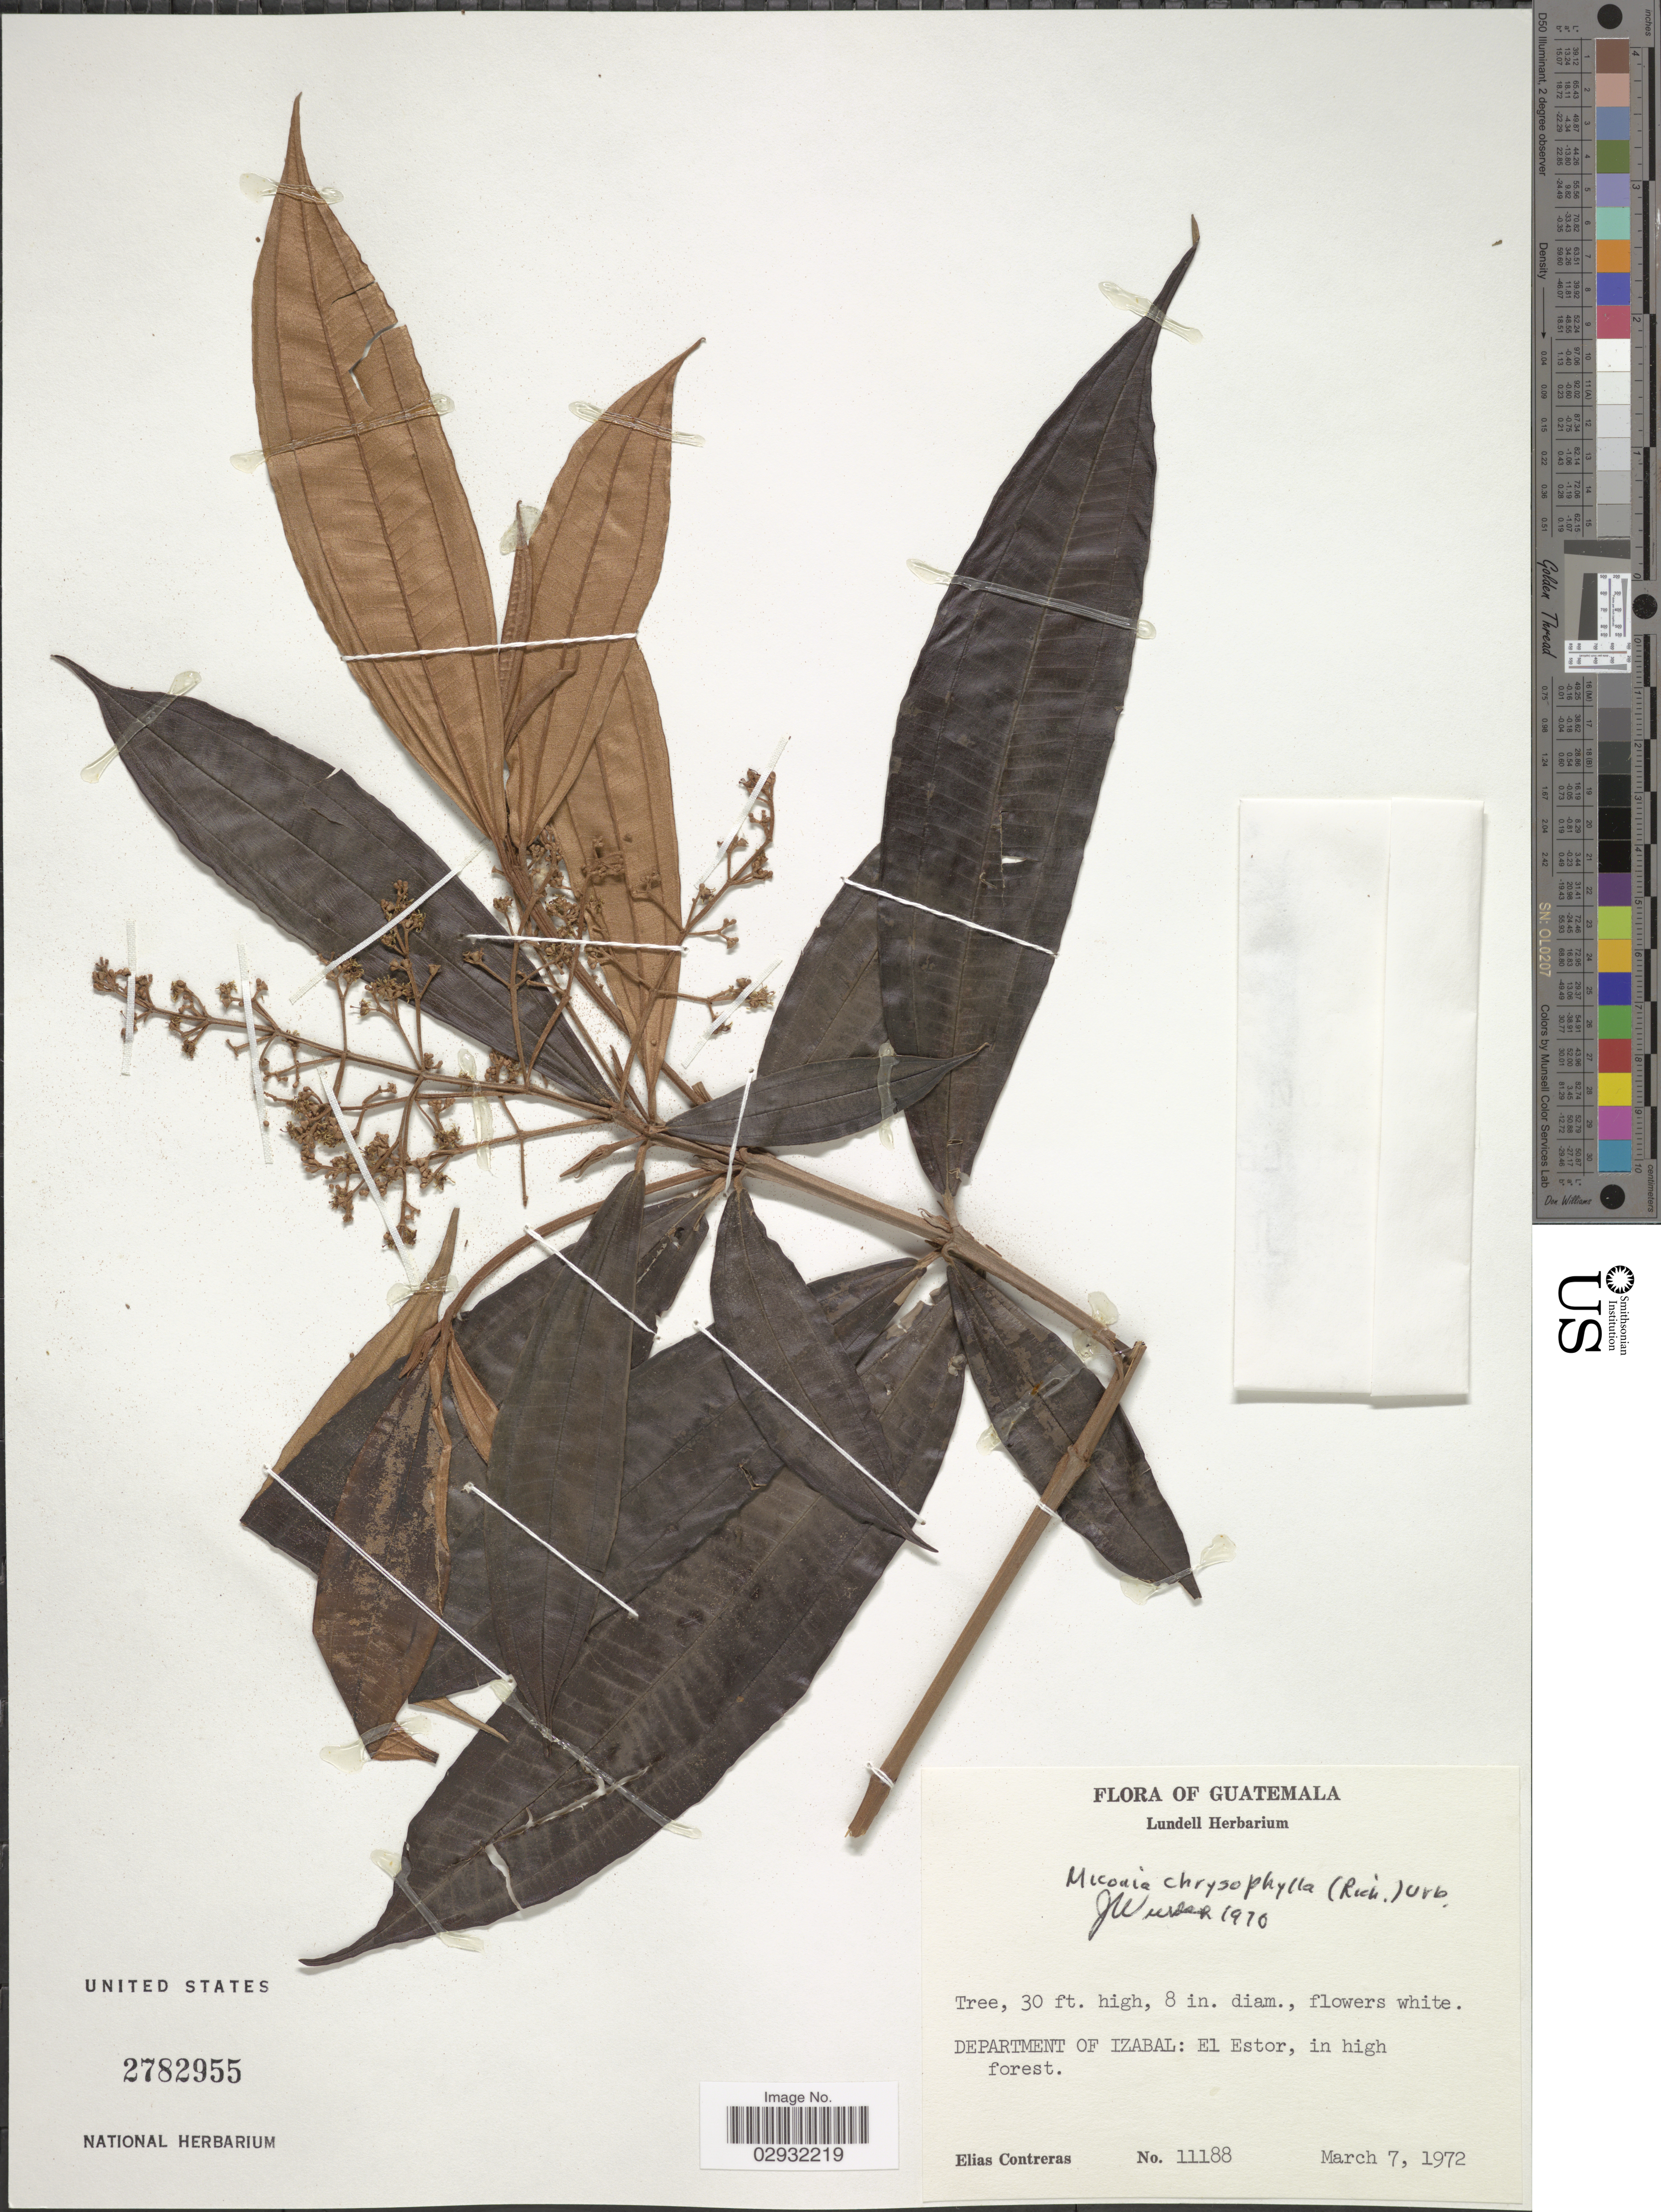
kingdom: Plantae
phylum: Tracheophyta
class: Magnoliopsida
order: Myrtales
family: Melastomataceae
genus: Miconia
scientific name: Miconia chrysophylla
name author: (Rich.) Urb.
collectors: E. Contreras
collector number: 11188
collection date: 1972-03-07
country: Guatemala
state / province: Izabal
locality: Department of Izabal: El Estor, in high forest.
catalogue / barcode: US 2782955